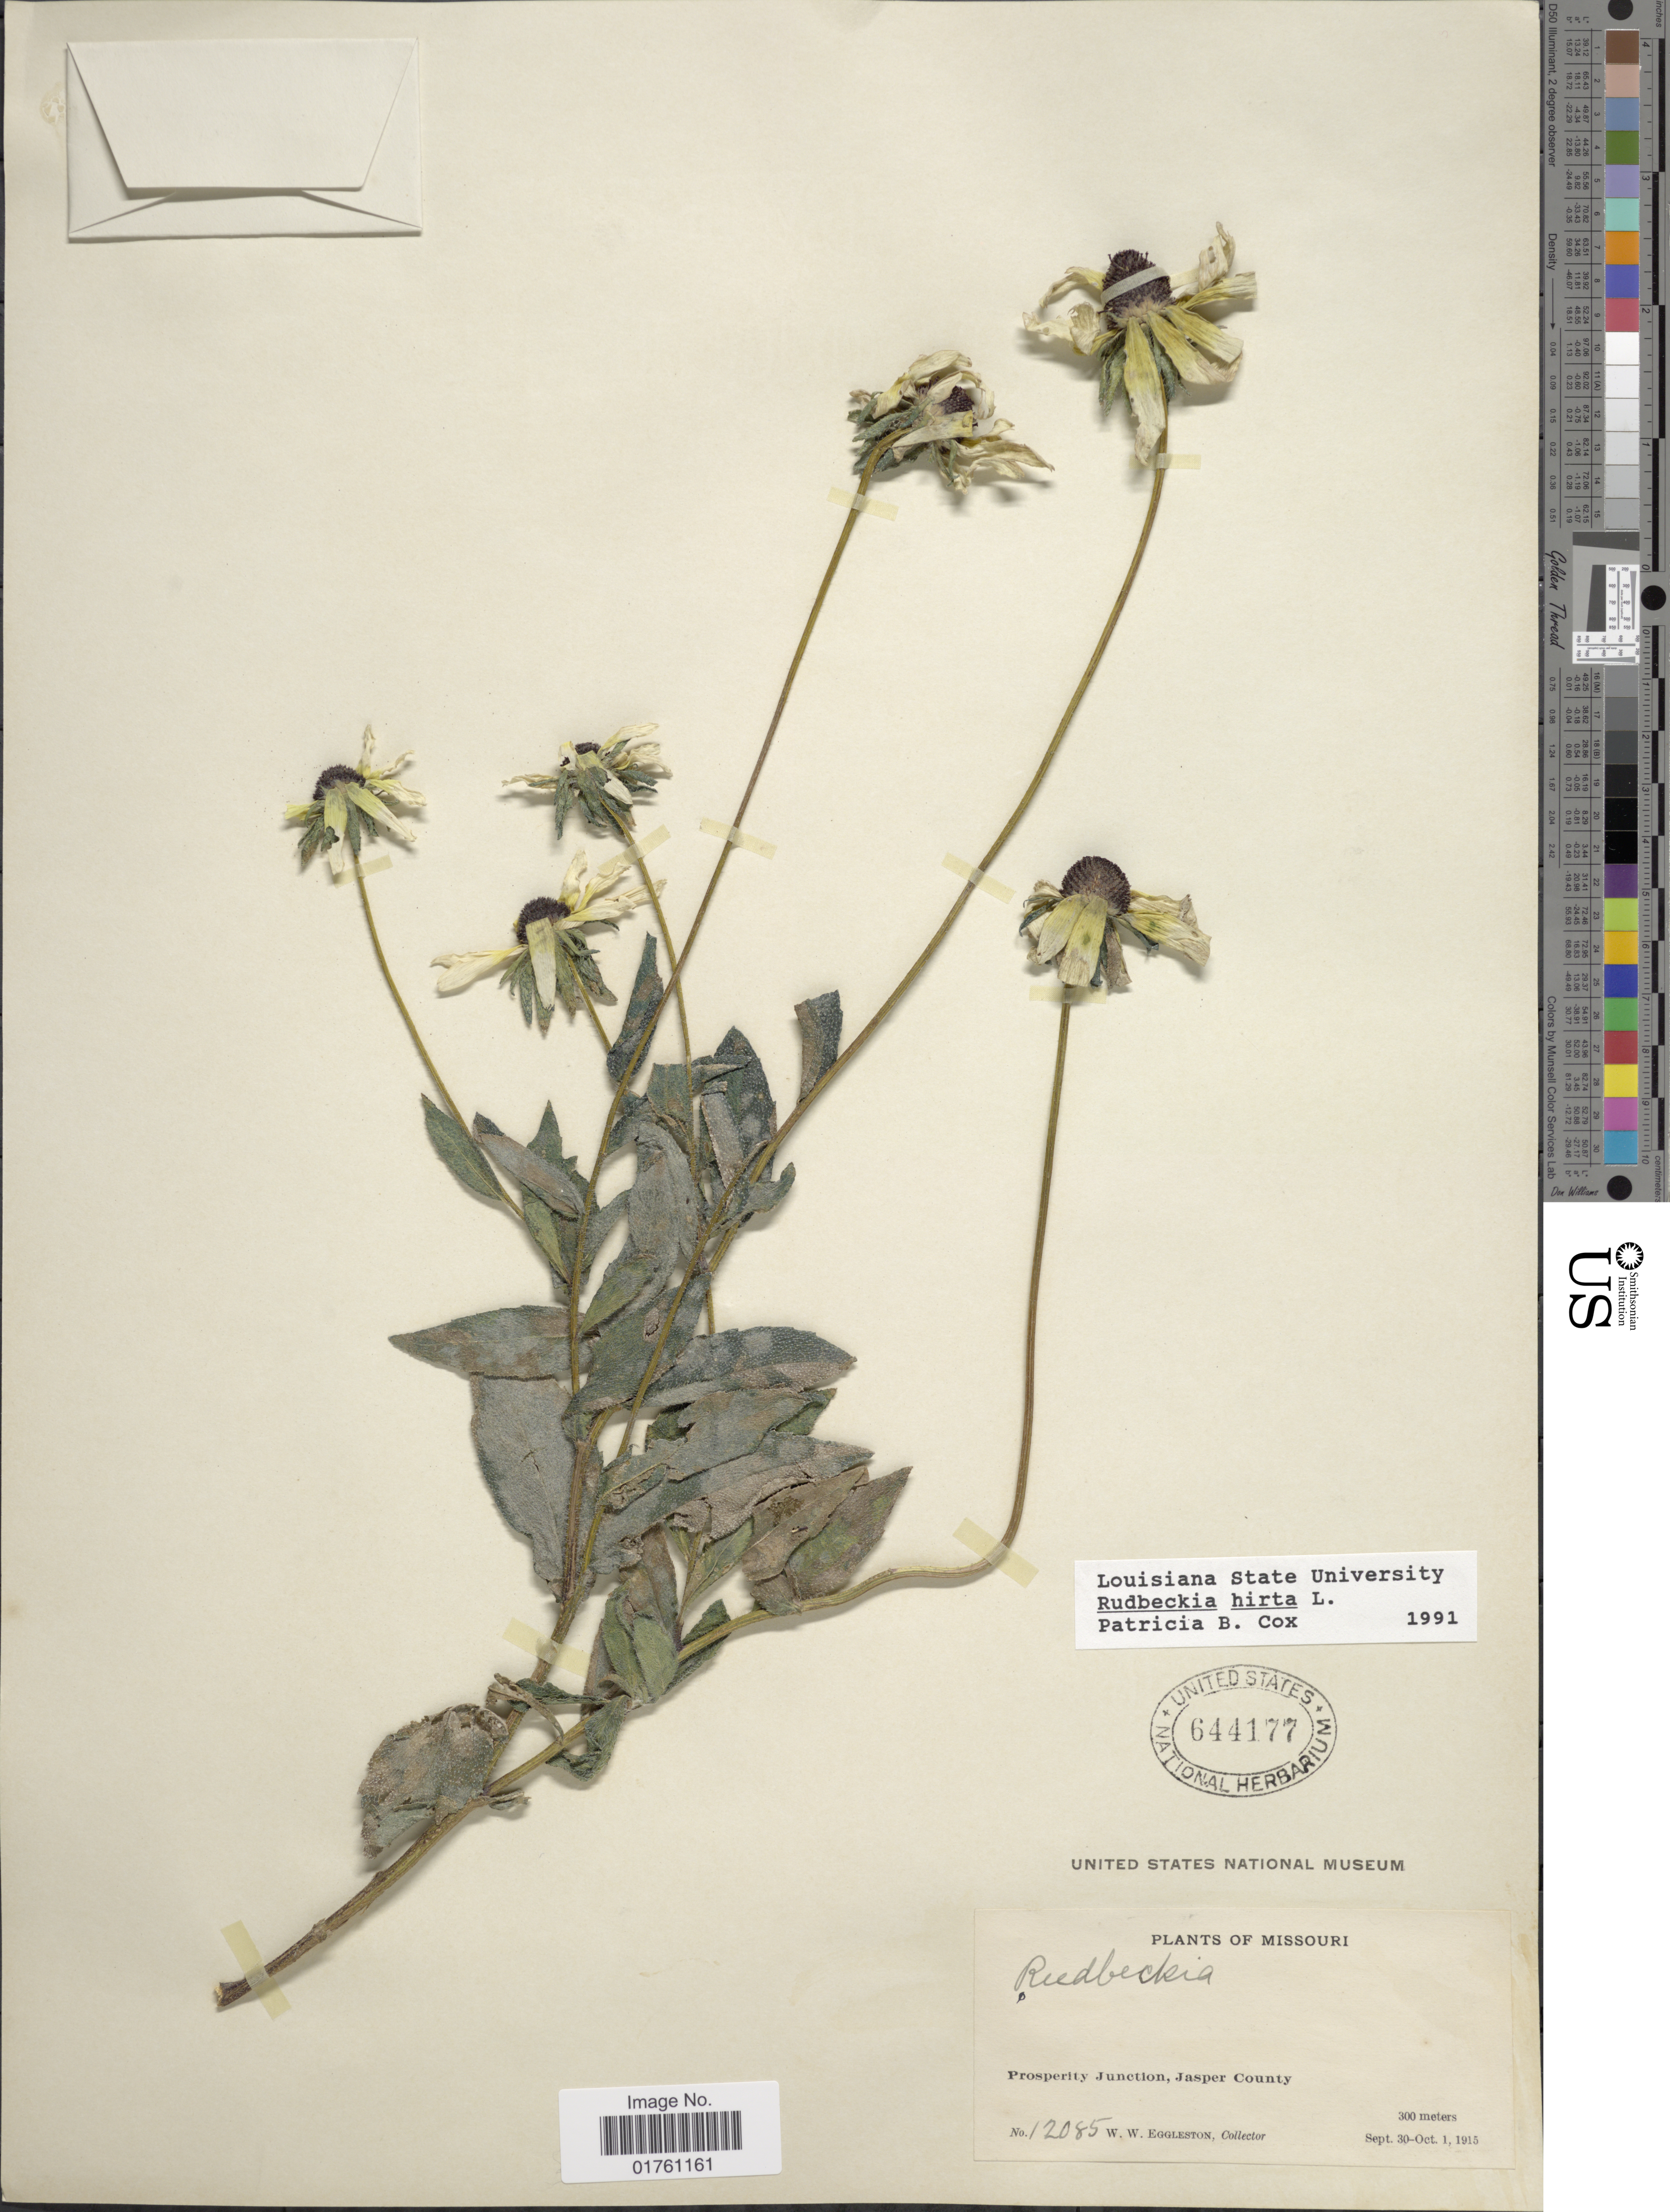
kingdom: Plantae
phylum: Tracheophyta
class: Magnoliopsida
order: Asterales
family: Asteraceae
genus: Rudbeckia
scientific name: Rudbeckia hirta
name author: L.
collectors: W. W. Eggleston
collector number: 12085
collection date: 1915-09-30/1915-10-01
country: United States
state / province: Missouri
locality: Prosperity Junction, jasper County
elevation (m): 300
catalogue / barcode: US 644177